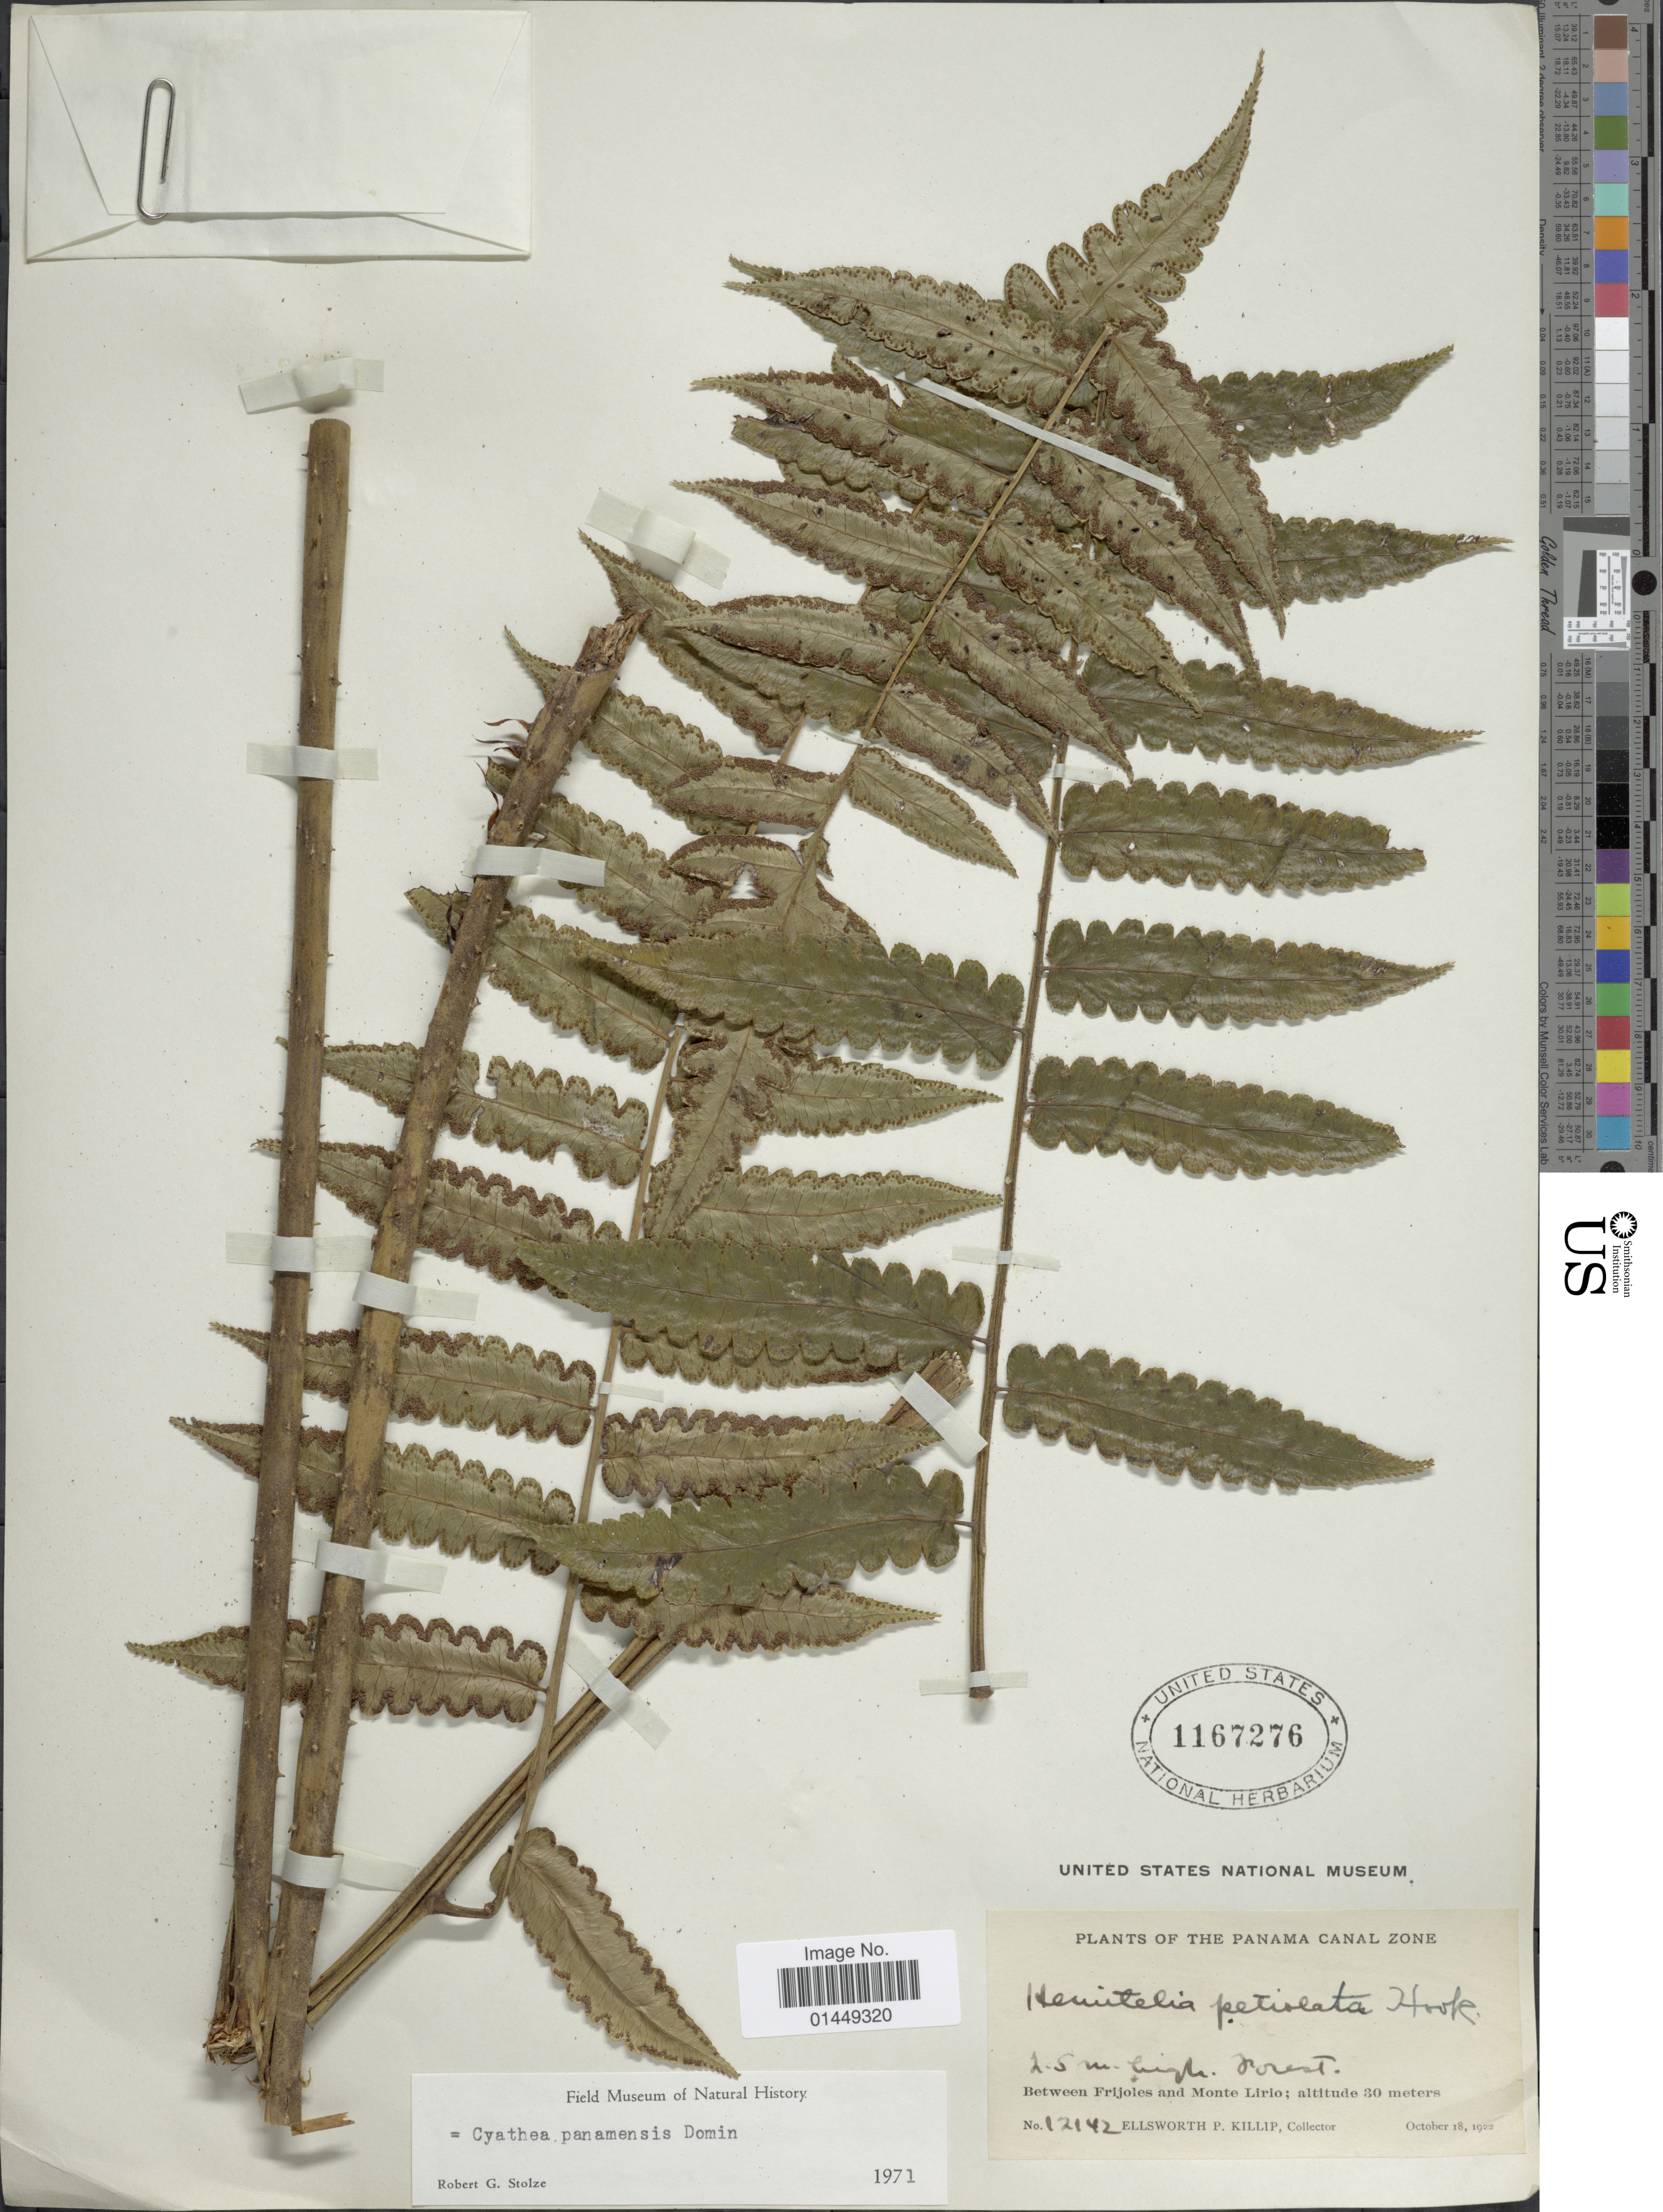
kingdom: Plantae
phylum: Tracheophyta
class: Polypodiopsida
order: Cyatheales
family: Cyatheaceae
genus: Cyathea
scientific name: Cyathea petiolata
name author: (Hook.) R.M. Tryon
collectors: E. P. Killip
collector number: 12142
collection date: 1922-10-18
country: Panama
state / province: Colón / Panamá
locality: Panama Canal Zone. Between Frijoles and Monte Lirio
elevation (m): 30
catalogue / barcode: US 1167276